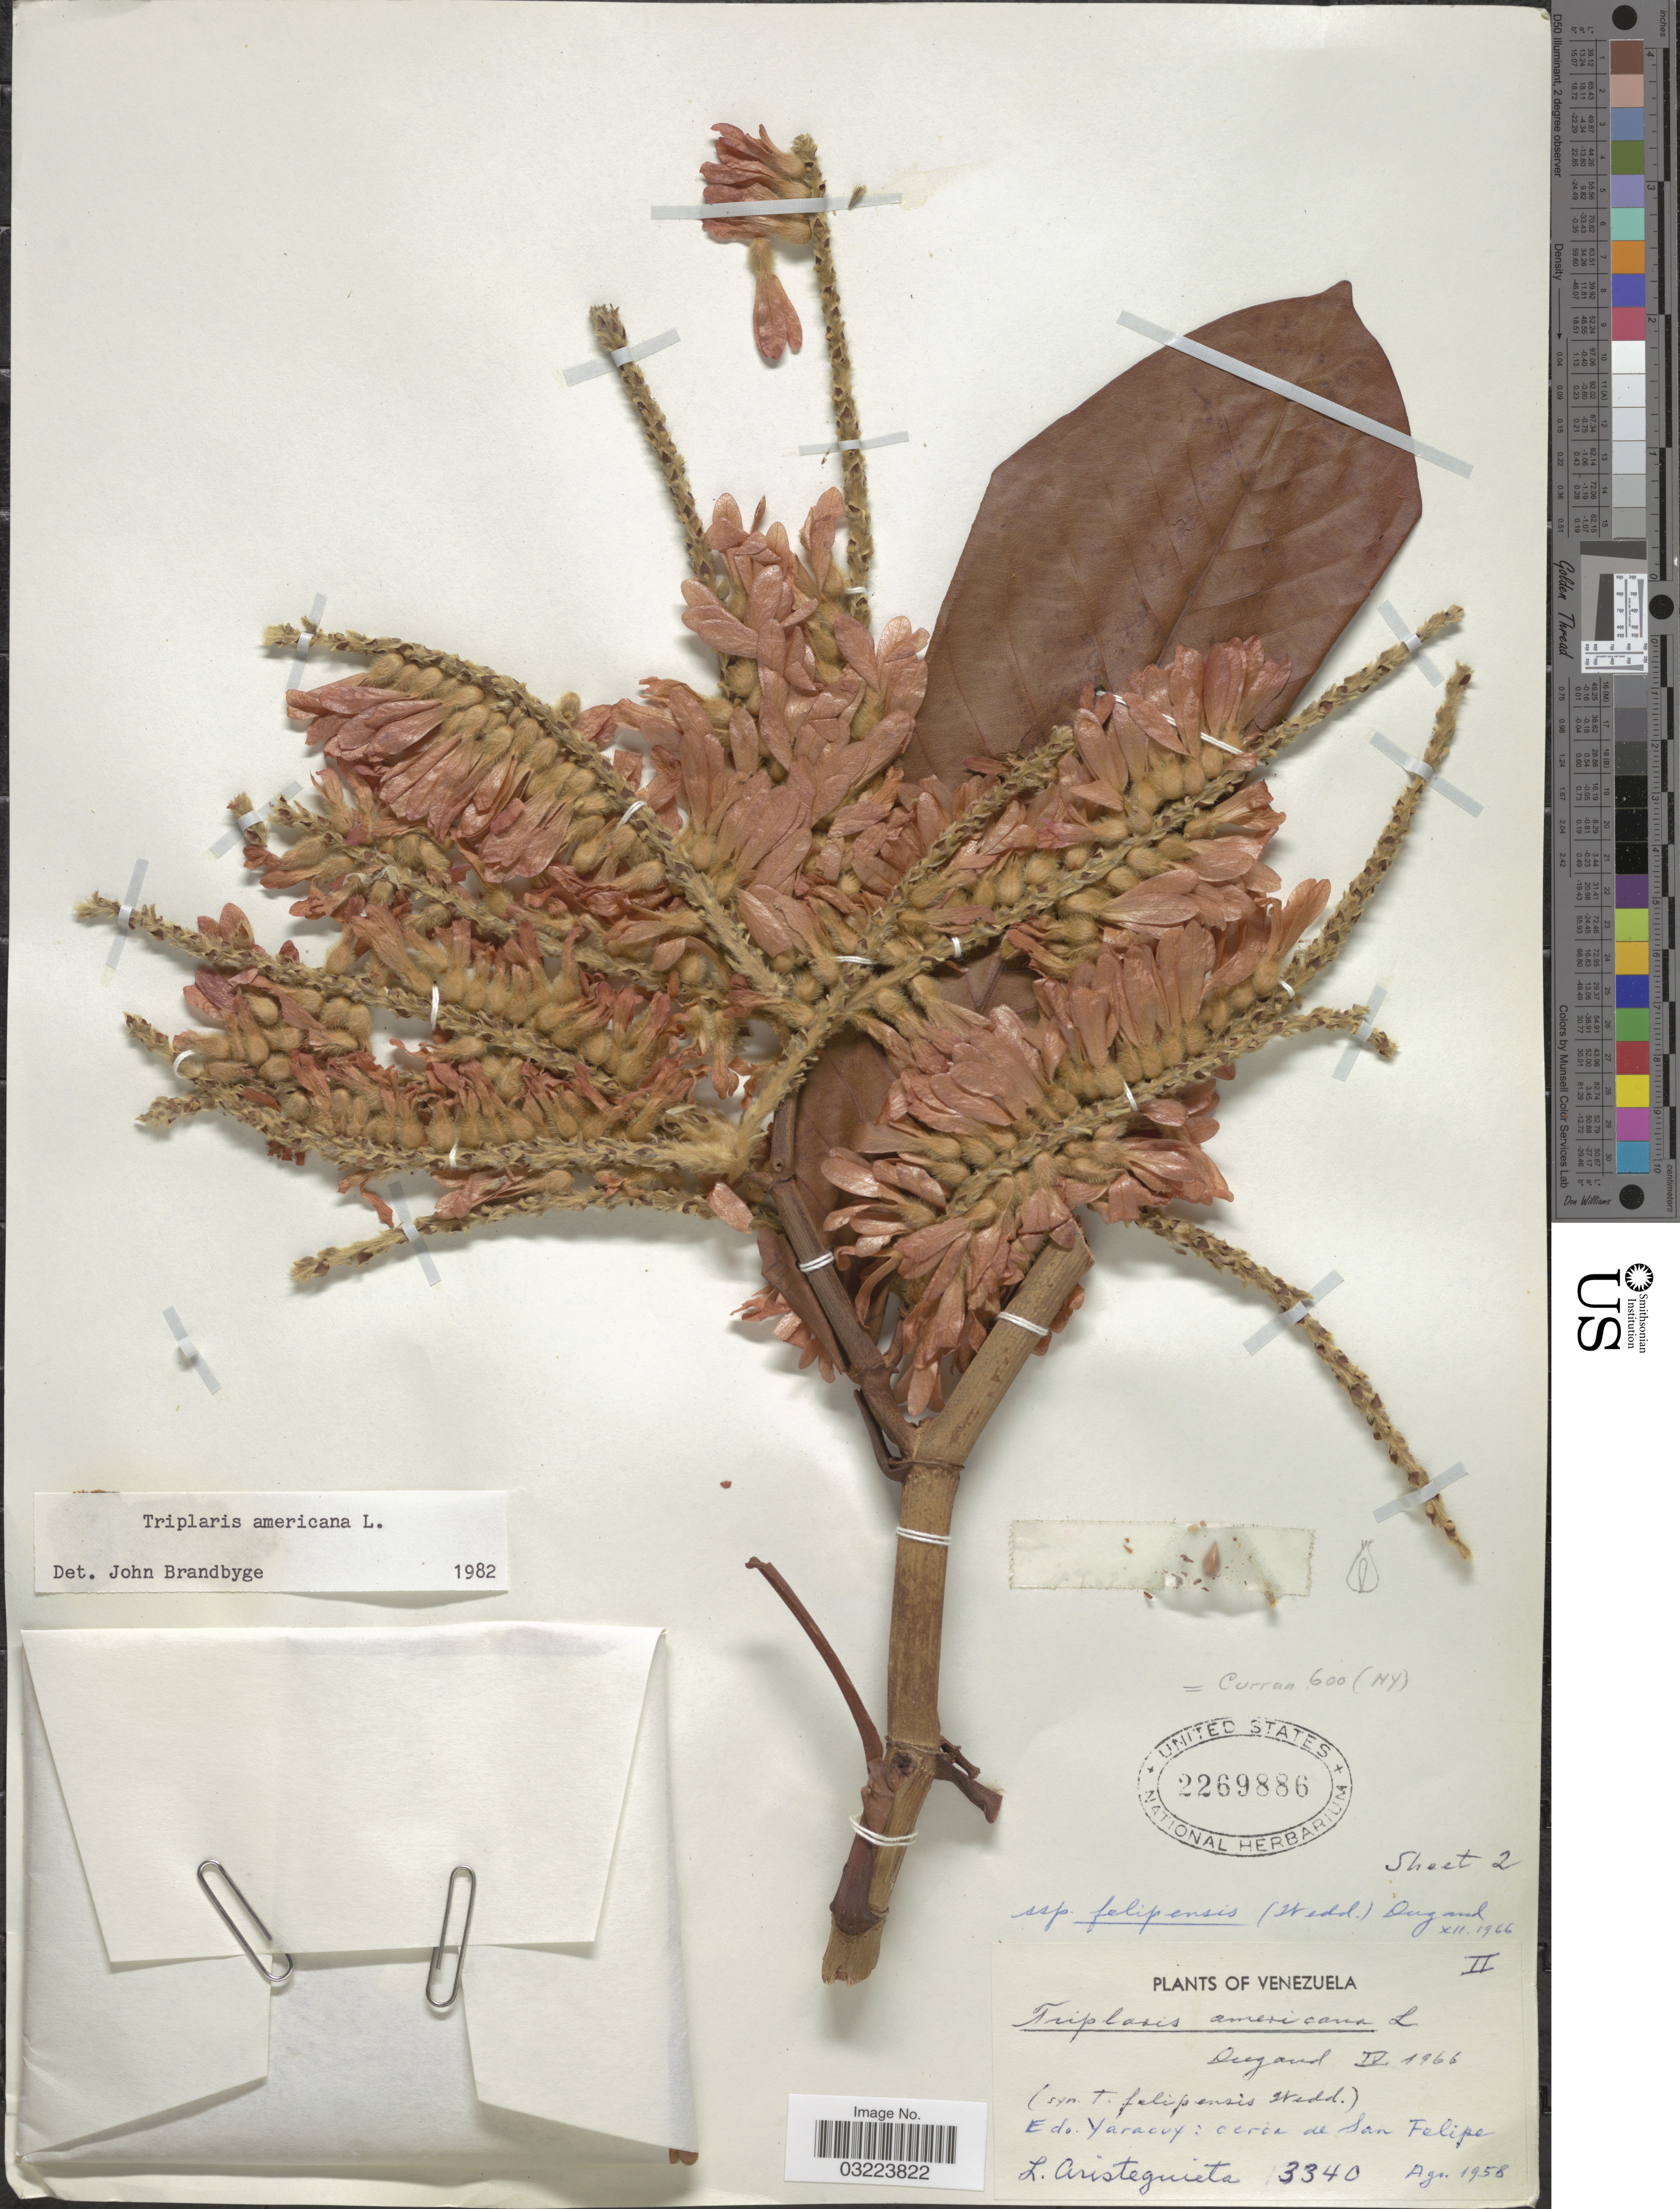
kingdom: Plantae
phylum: Tracheophyta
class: Magnoliopsida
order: Caryophyllales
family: Polygonaceae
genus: Triplaris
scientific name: Triplaris americana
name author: L.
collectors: L. Aristeguieta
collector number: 3340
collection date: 1958-08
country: Venezuela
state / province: Yaracuy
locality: Cerca de San Felipe.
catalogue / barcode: US 2269886